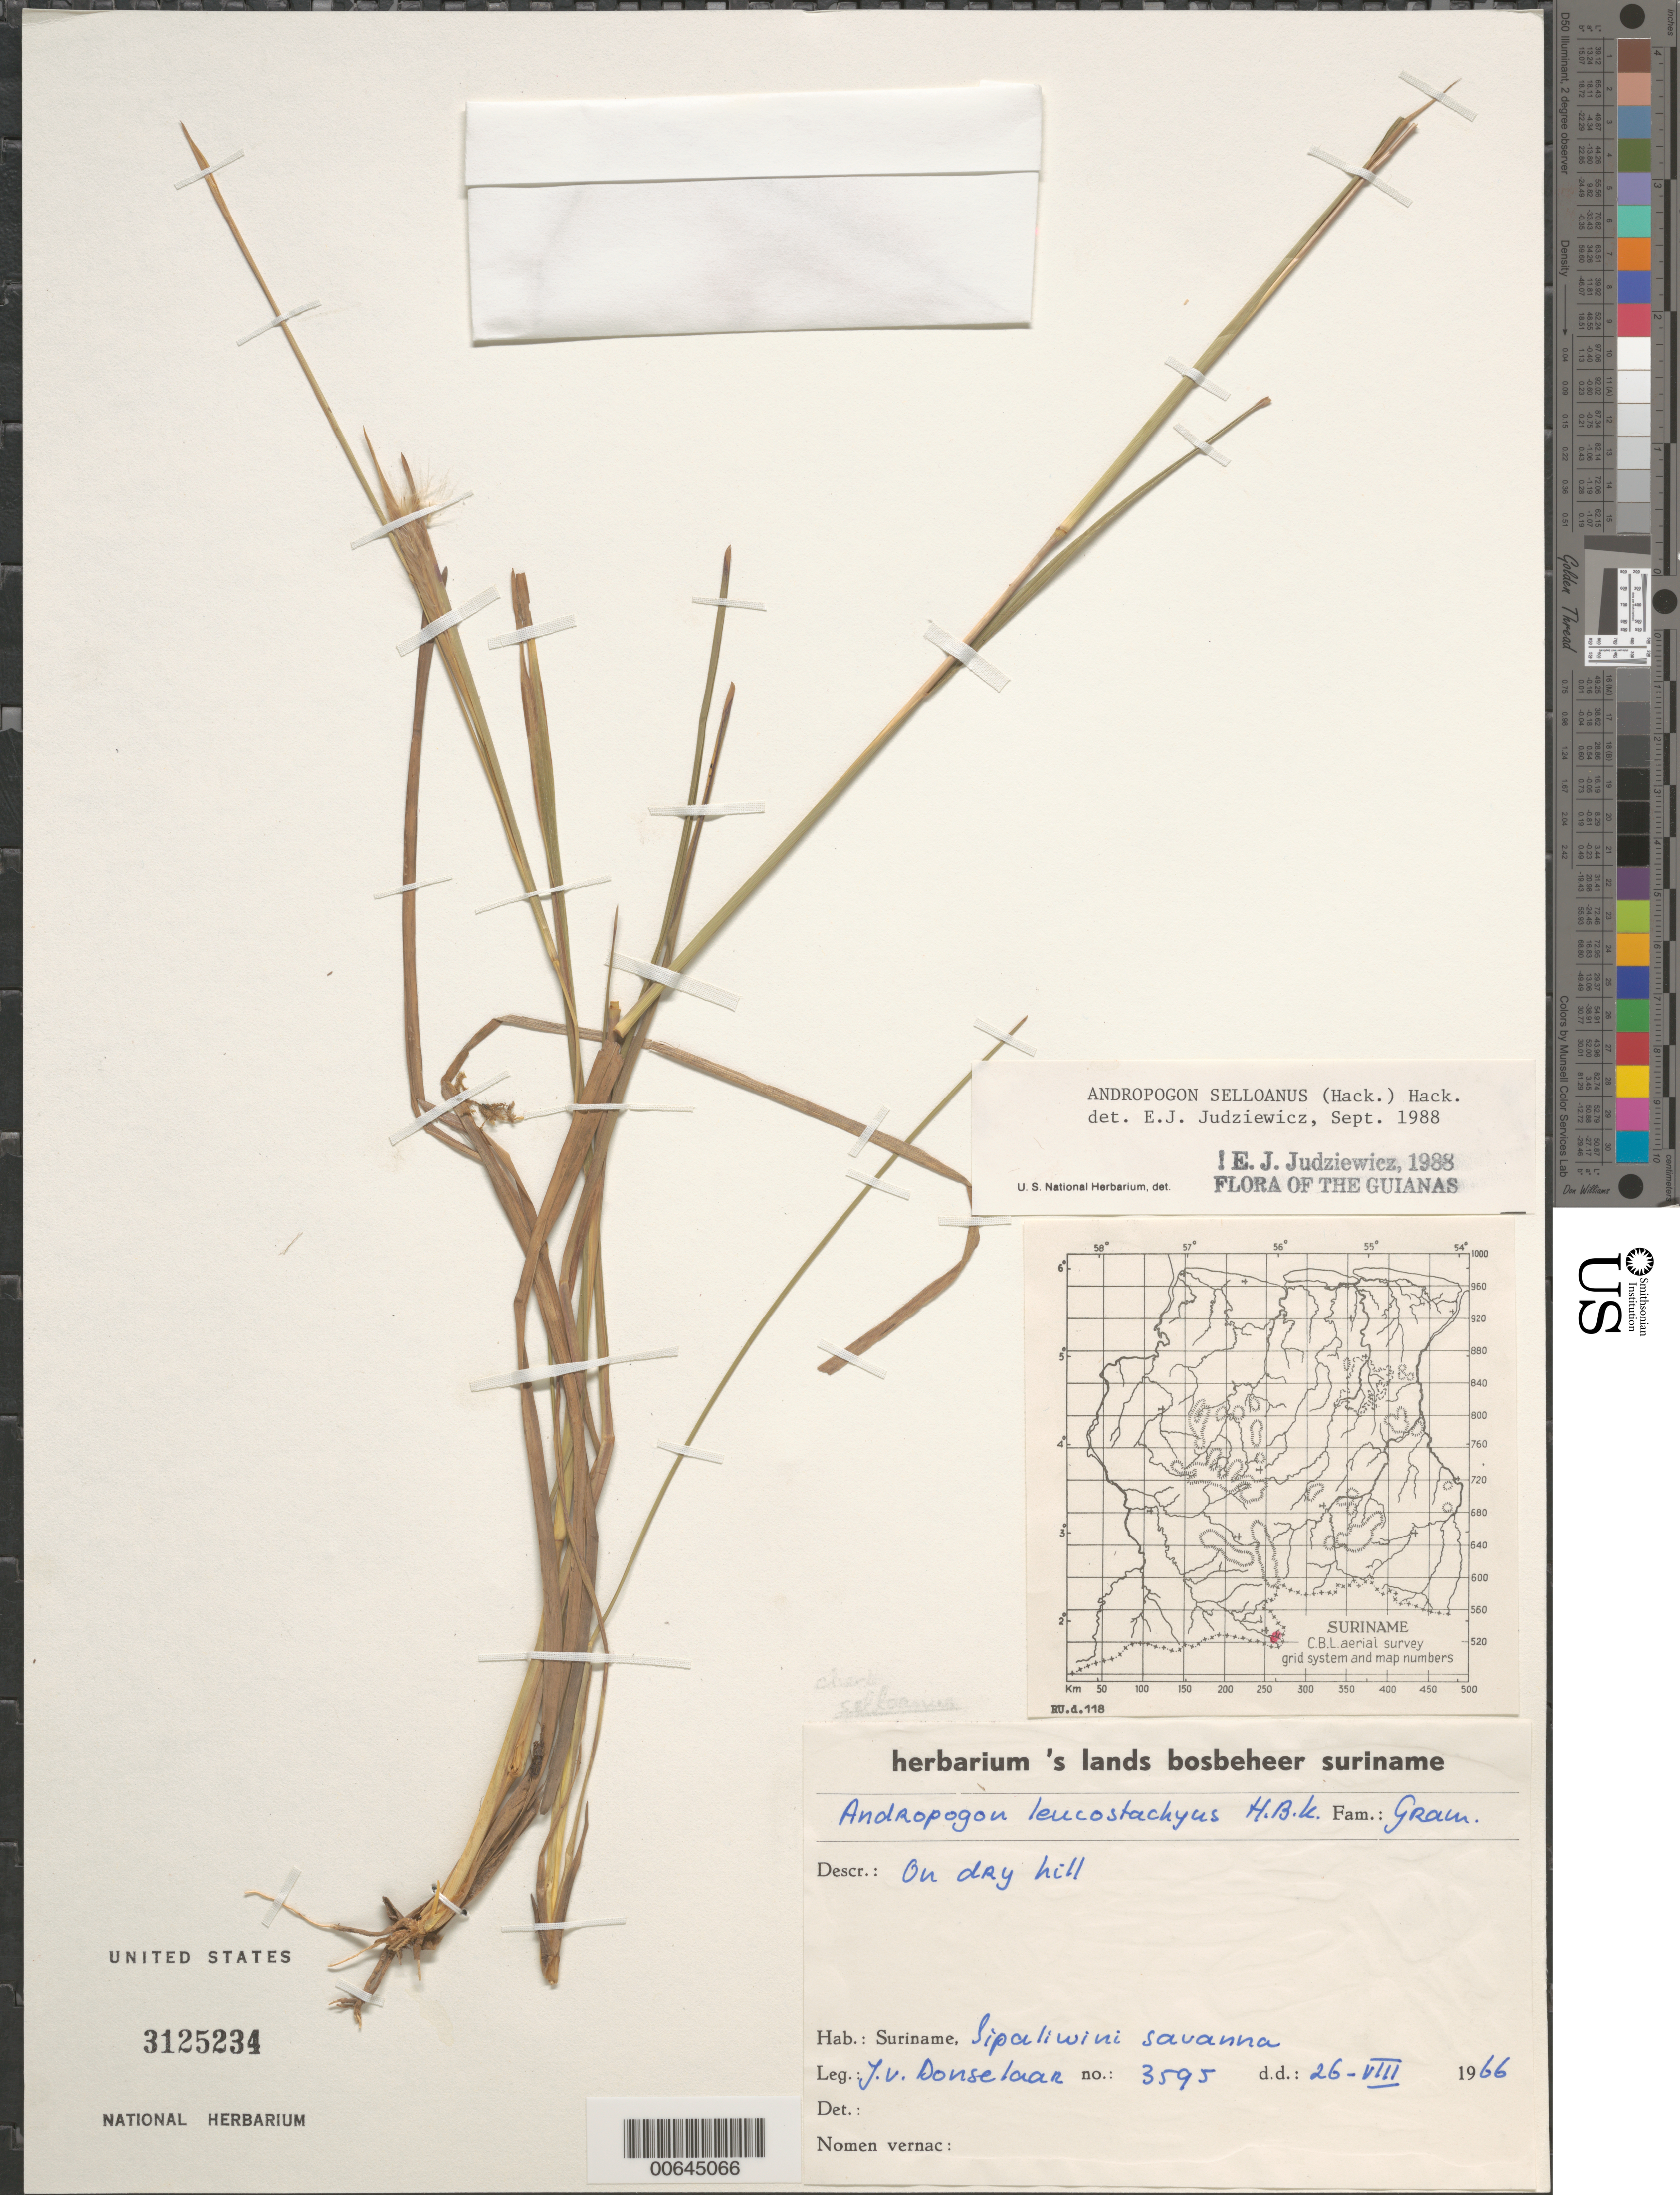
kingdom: Plantae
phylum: Tracheophyta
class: Liliopsida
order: Poales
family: Poaceae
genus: Andropogon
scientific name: Andropogon selloanus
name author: (Hack.) Hack.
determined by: Judziewicz, E. J.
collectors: J. Donselaar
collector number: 3595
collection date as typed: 26-Aug-66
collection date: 1966-08-26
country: Suriname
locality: Sipaliwini Savanna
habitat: Dry hill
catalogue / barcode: US 3125234